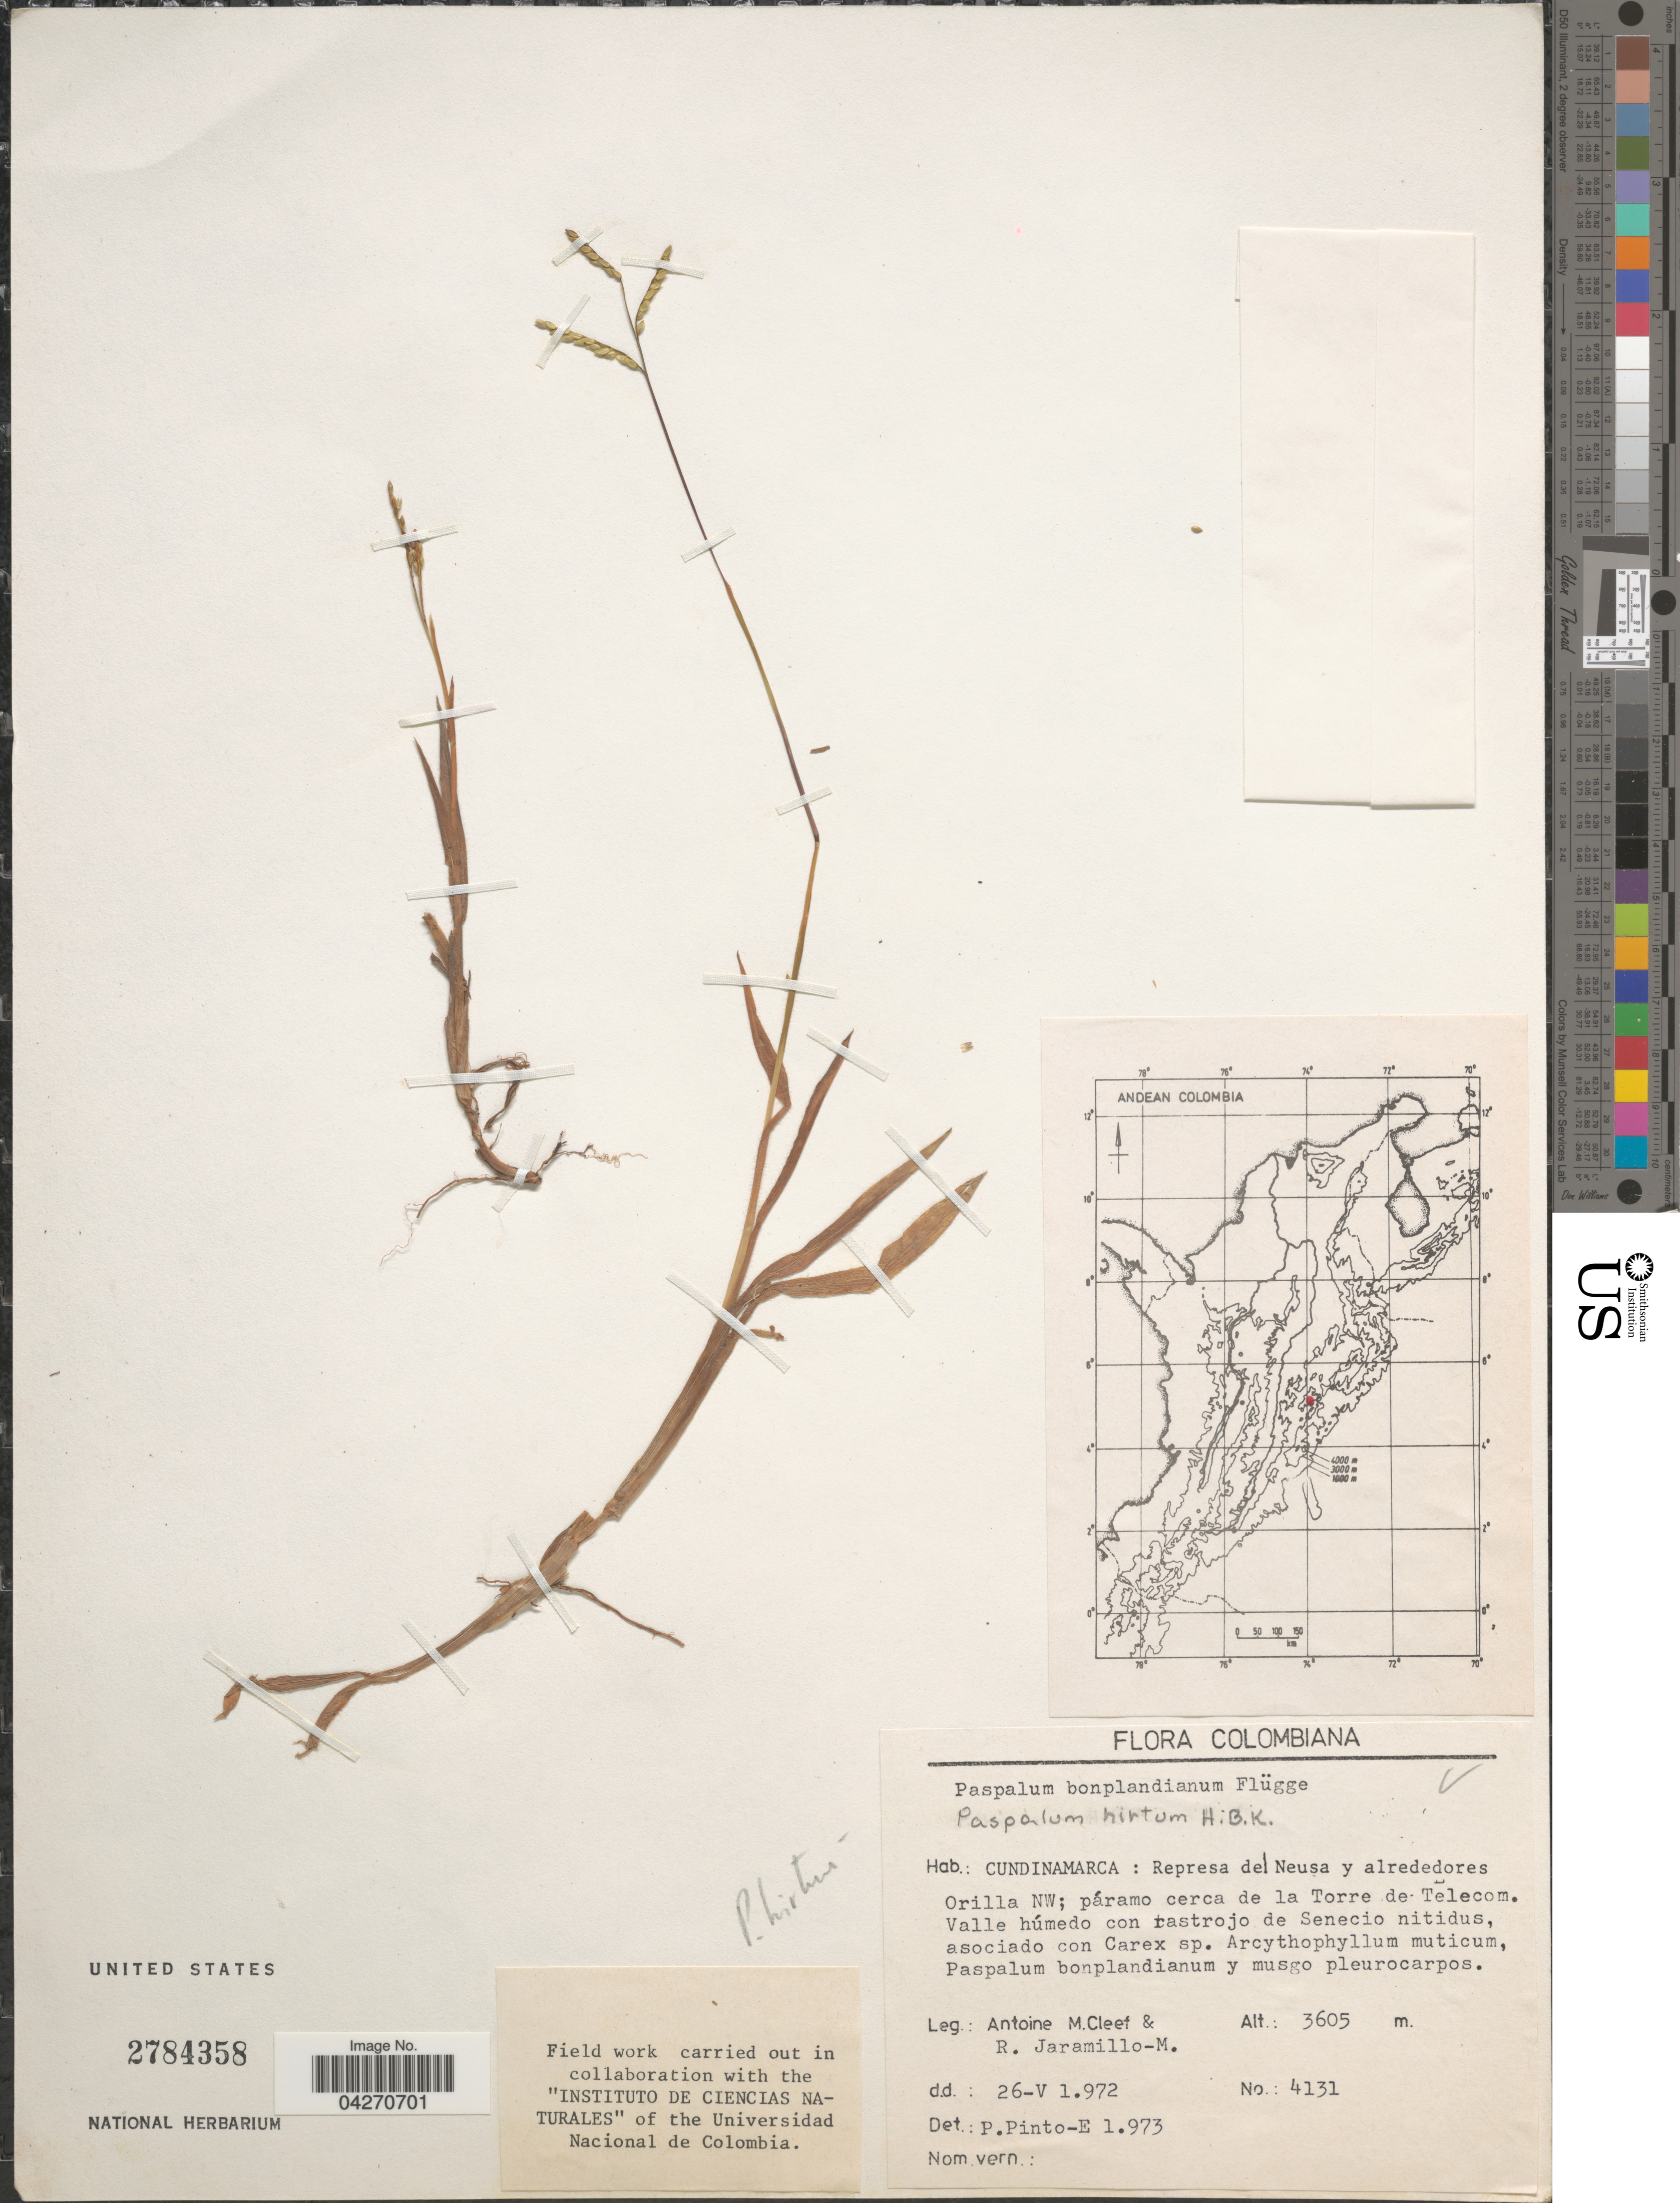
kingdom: Plantae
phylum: Tracheophyta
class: Liliopsida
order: Poales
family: Poaceae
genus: Paspalum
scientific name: Paspalum hirtum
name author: Kunth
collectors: A. M. Cleef & R. Jaramillo M.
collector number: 4131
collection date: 1972-05-26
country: Colombia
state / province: Cundinamarca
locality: Represa del Neusa y alrededores Orilla NW; páramo cerca de la Torre de Telecom.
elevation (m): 3605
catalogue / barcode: US 2784358